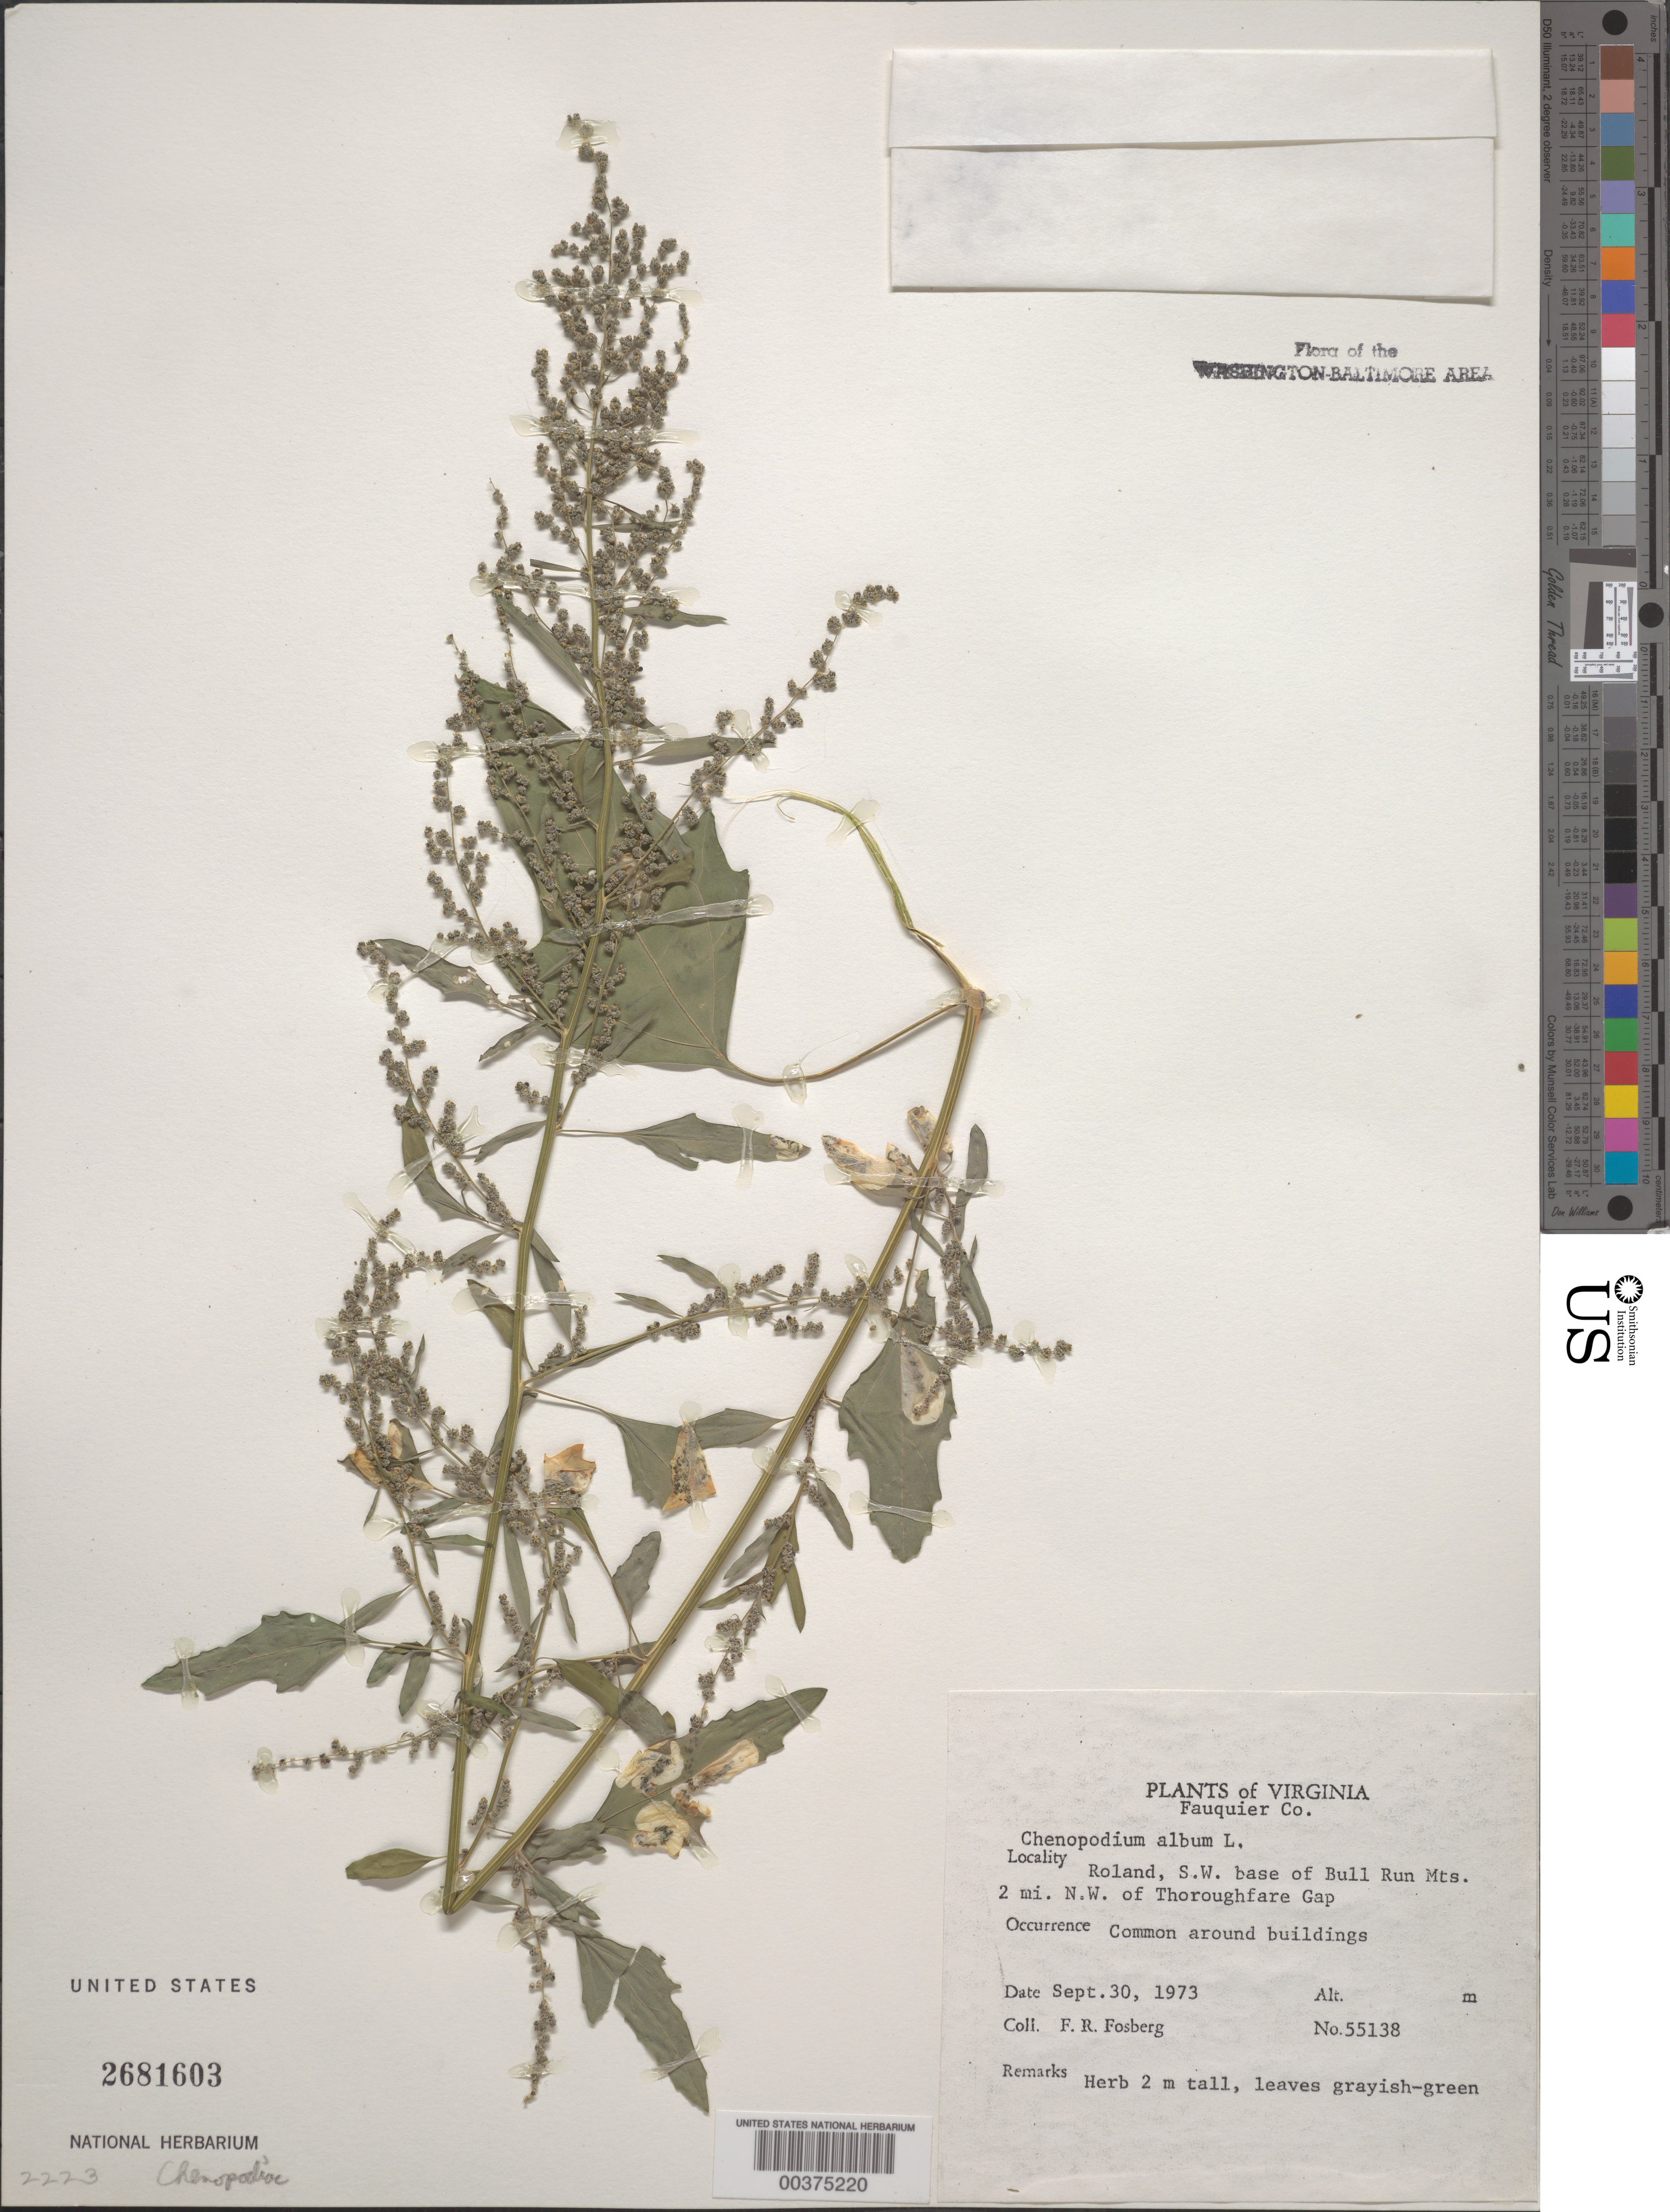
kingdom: Plantae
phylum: Tracheophyta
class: Magnoliopsida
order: Caryophyllales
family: Amaranthaceae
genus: Chenopodium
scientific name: Chenopodium album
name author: L.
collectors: F. R. Fosberg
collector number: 55138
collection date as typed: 30 Sep 1973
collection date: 1973-09-30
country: United States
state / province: Virginia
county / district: Fauquier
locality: Roland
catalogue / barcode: US 2681603